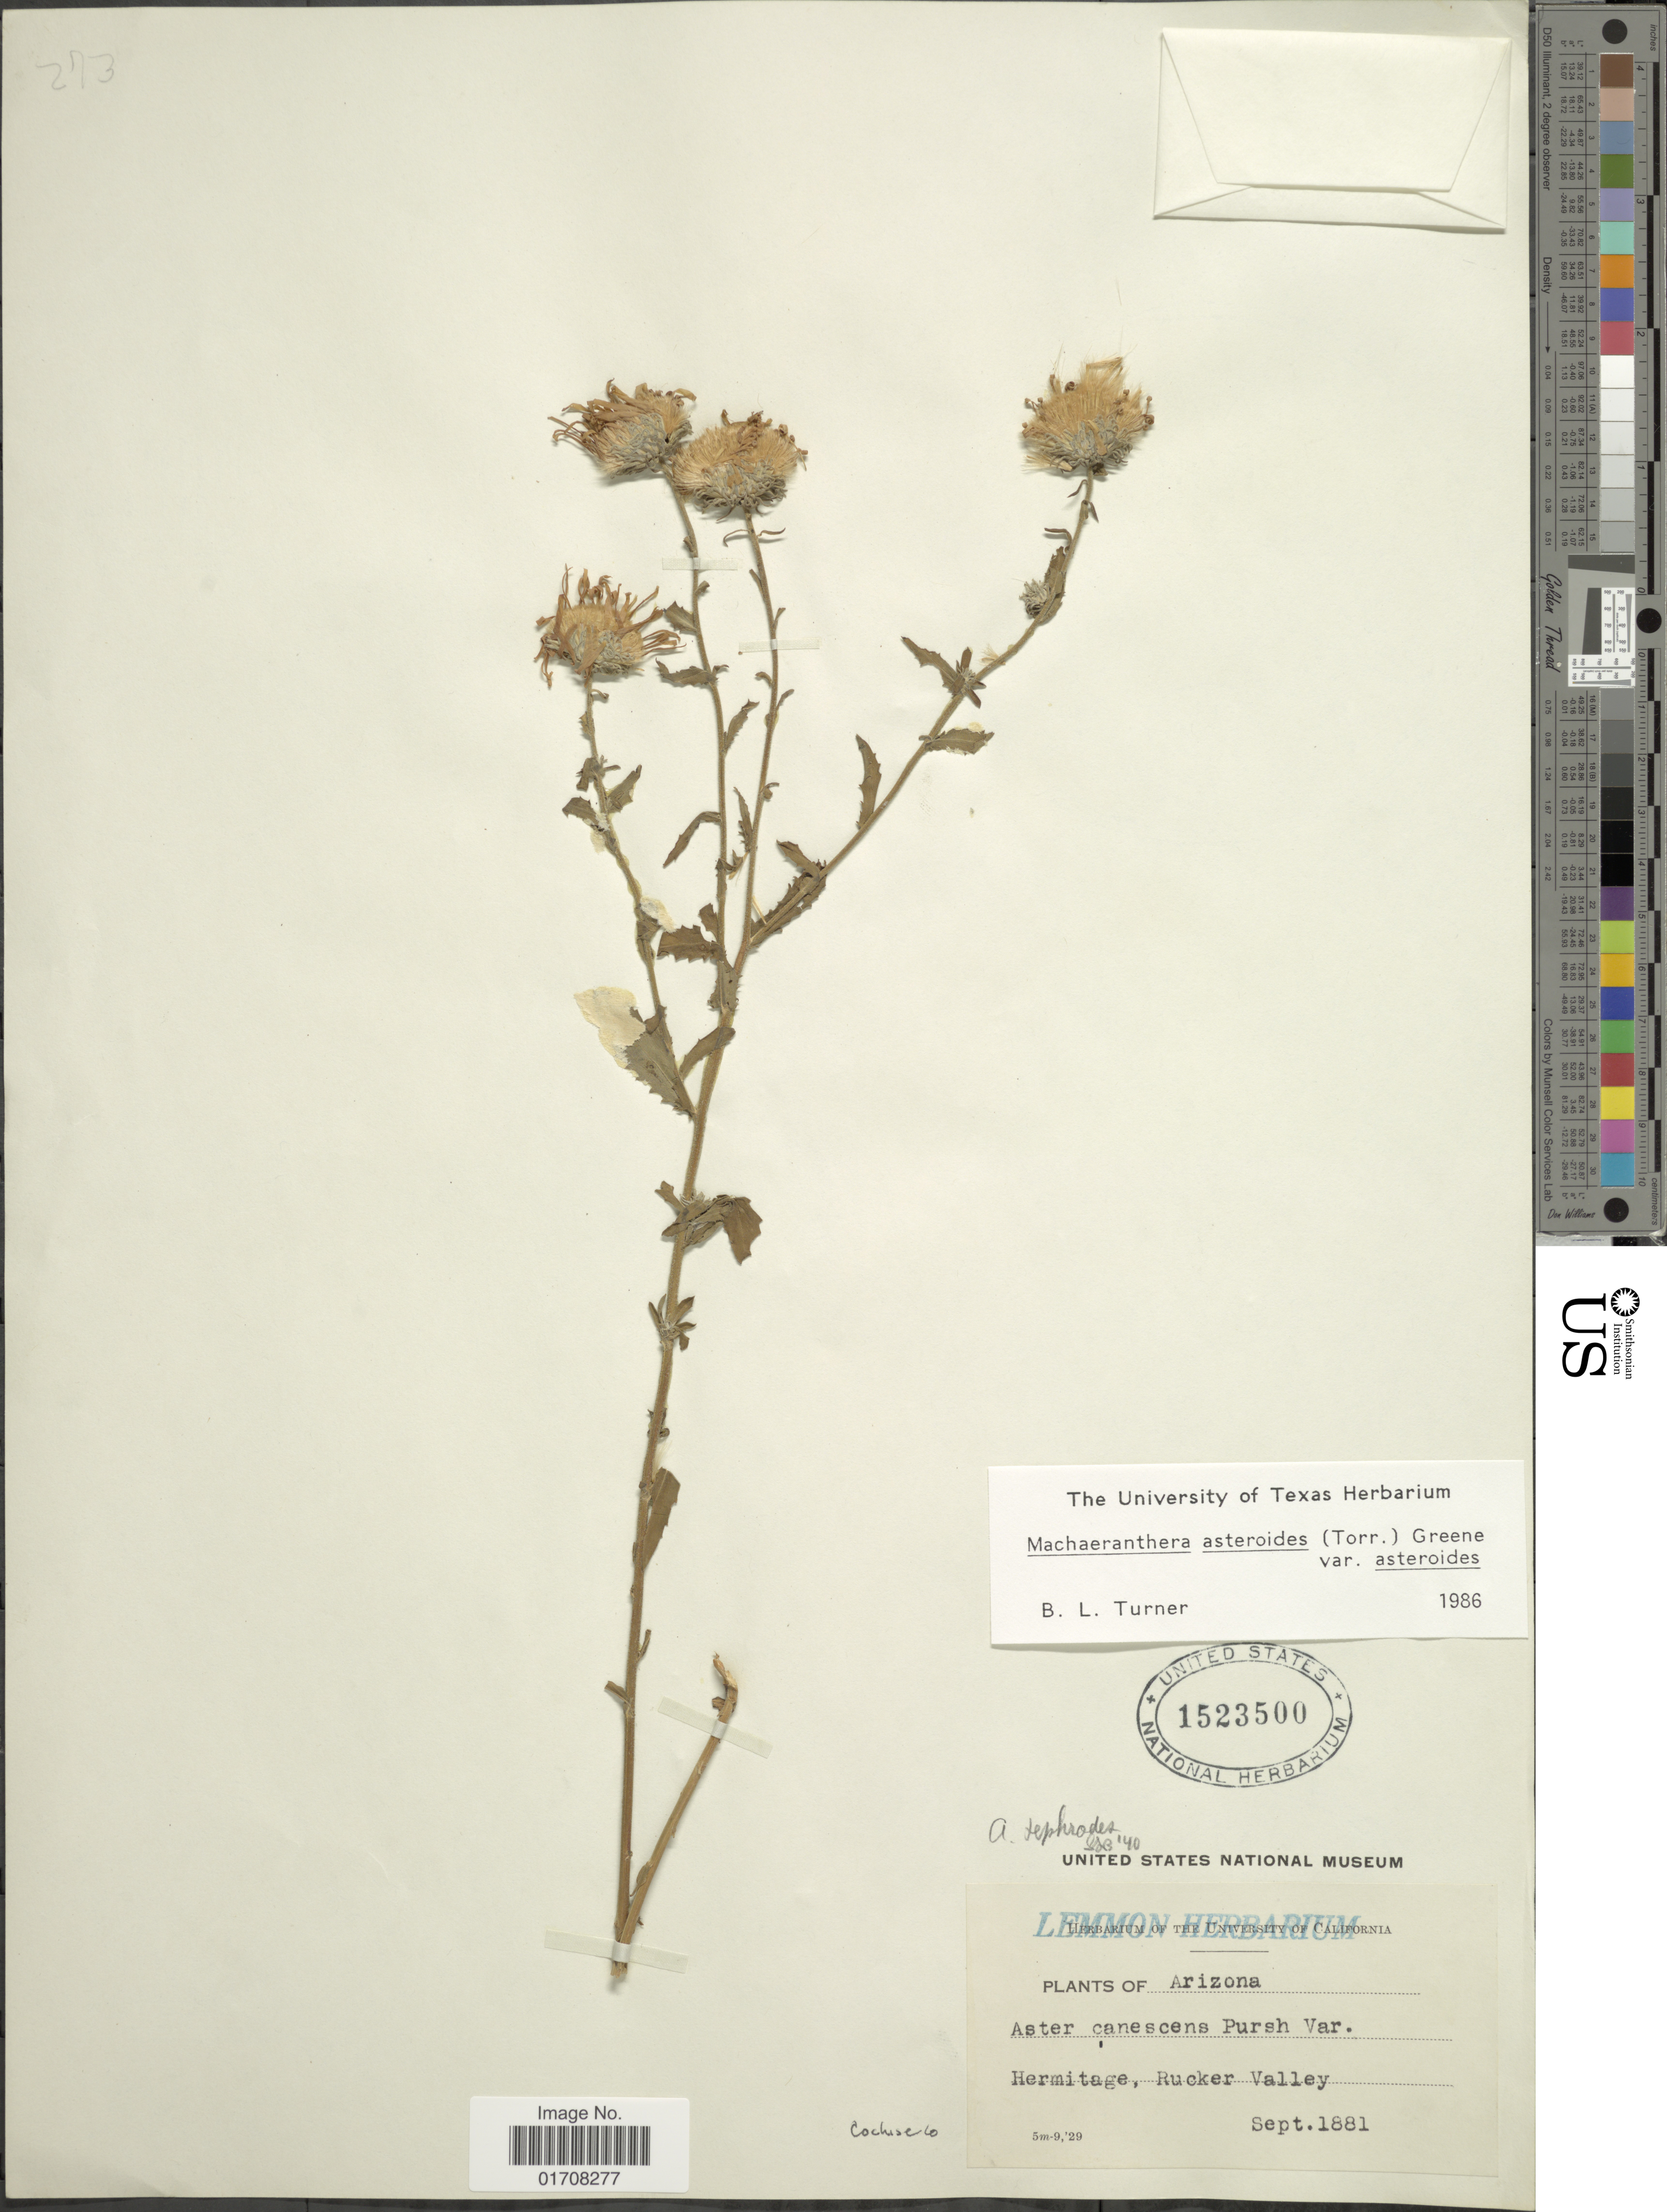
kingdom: Plantae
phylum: Tracheophyta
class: Magnoliopsida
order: Asterales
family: Asteraceae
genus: Machaeranthera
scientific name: Machaeranthera asteroides var. asteroides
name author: (Torr.) Greene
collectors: ex herb. Lemmon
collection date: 1881-09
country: United States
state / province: Arizona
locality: Hermitage, Rucker Valley, Cochise Co.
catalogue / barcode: US 1523500